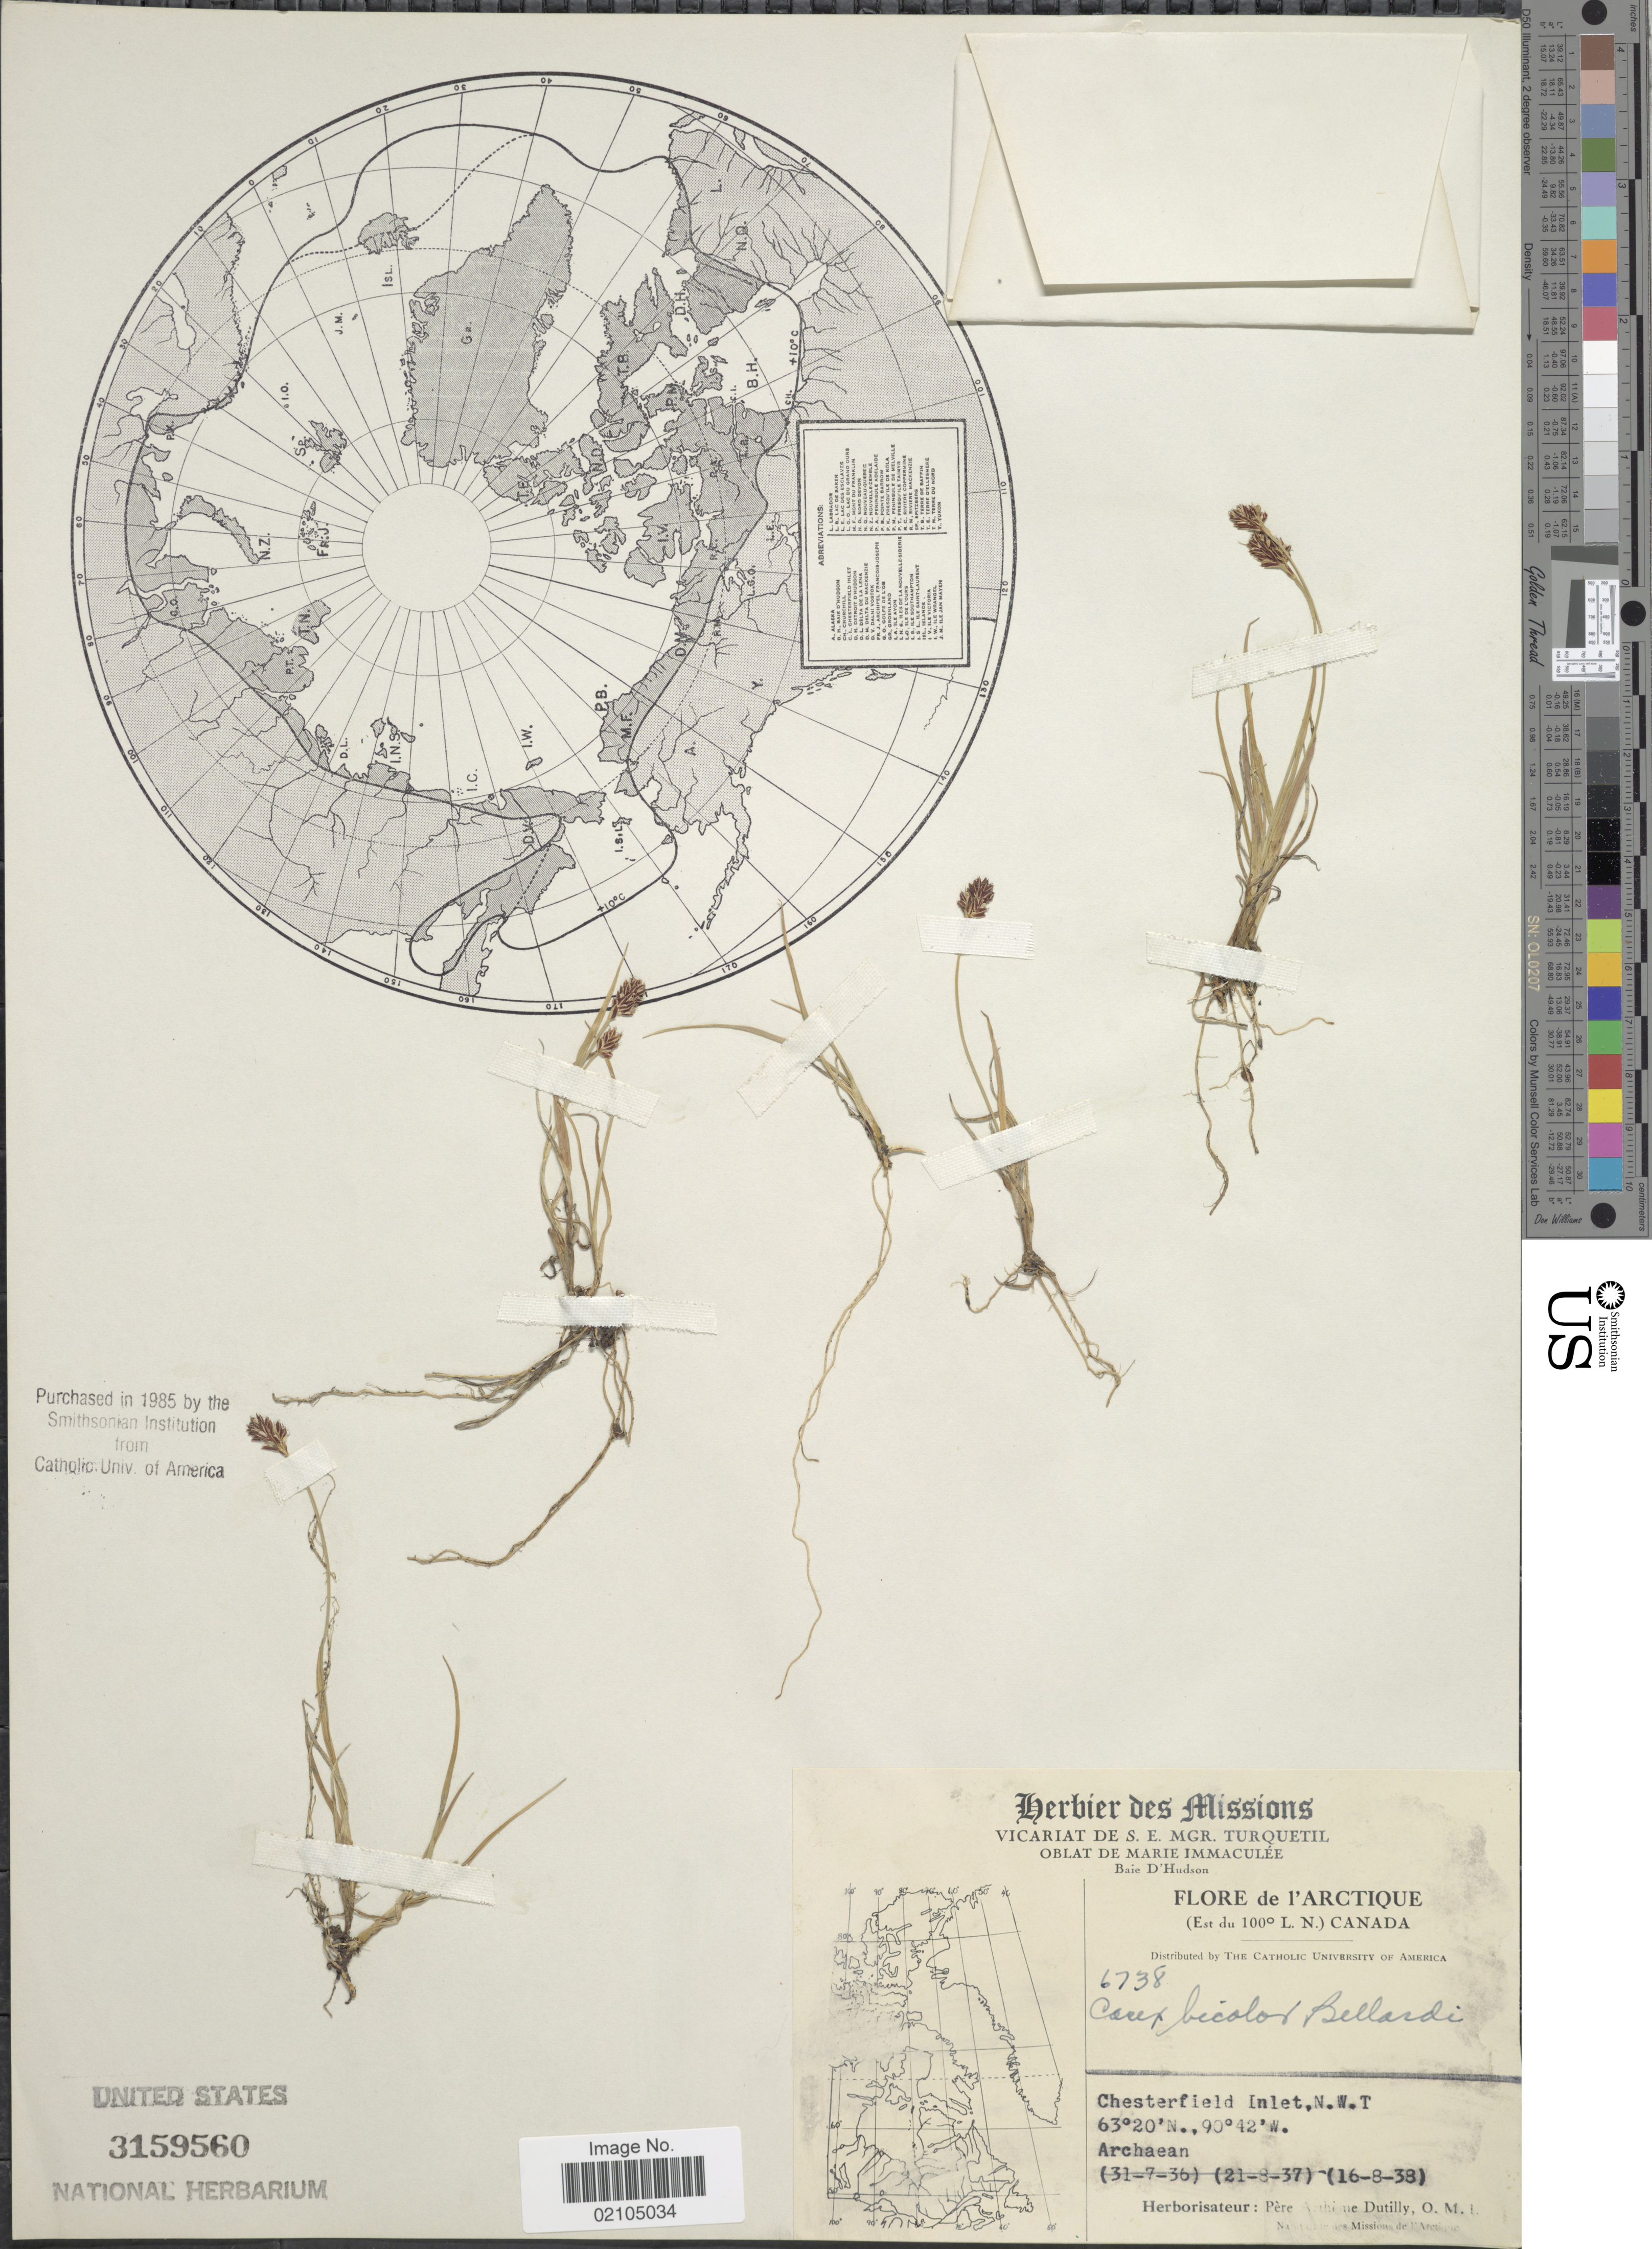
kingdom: Plantae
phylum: Tracheophyta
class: Liliopsida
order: Poales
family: Cyperaceae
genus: Carex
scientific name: Carex bicolor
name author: Bellardi ex All.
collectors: P. Dutilly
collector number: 6738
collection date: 1938-08-16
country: Canada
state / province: Nunavut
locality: L'Arctique (est du 100° L.N.) Chesterfield Inlet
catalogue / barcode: US 3159560